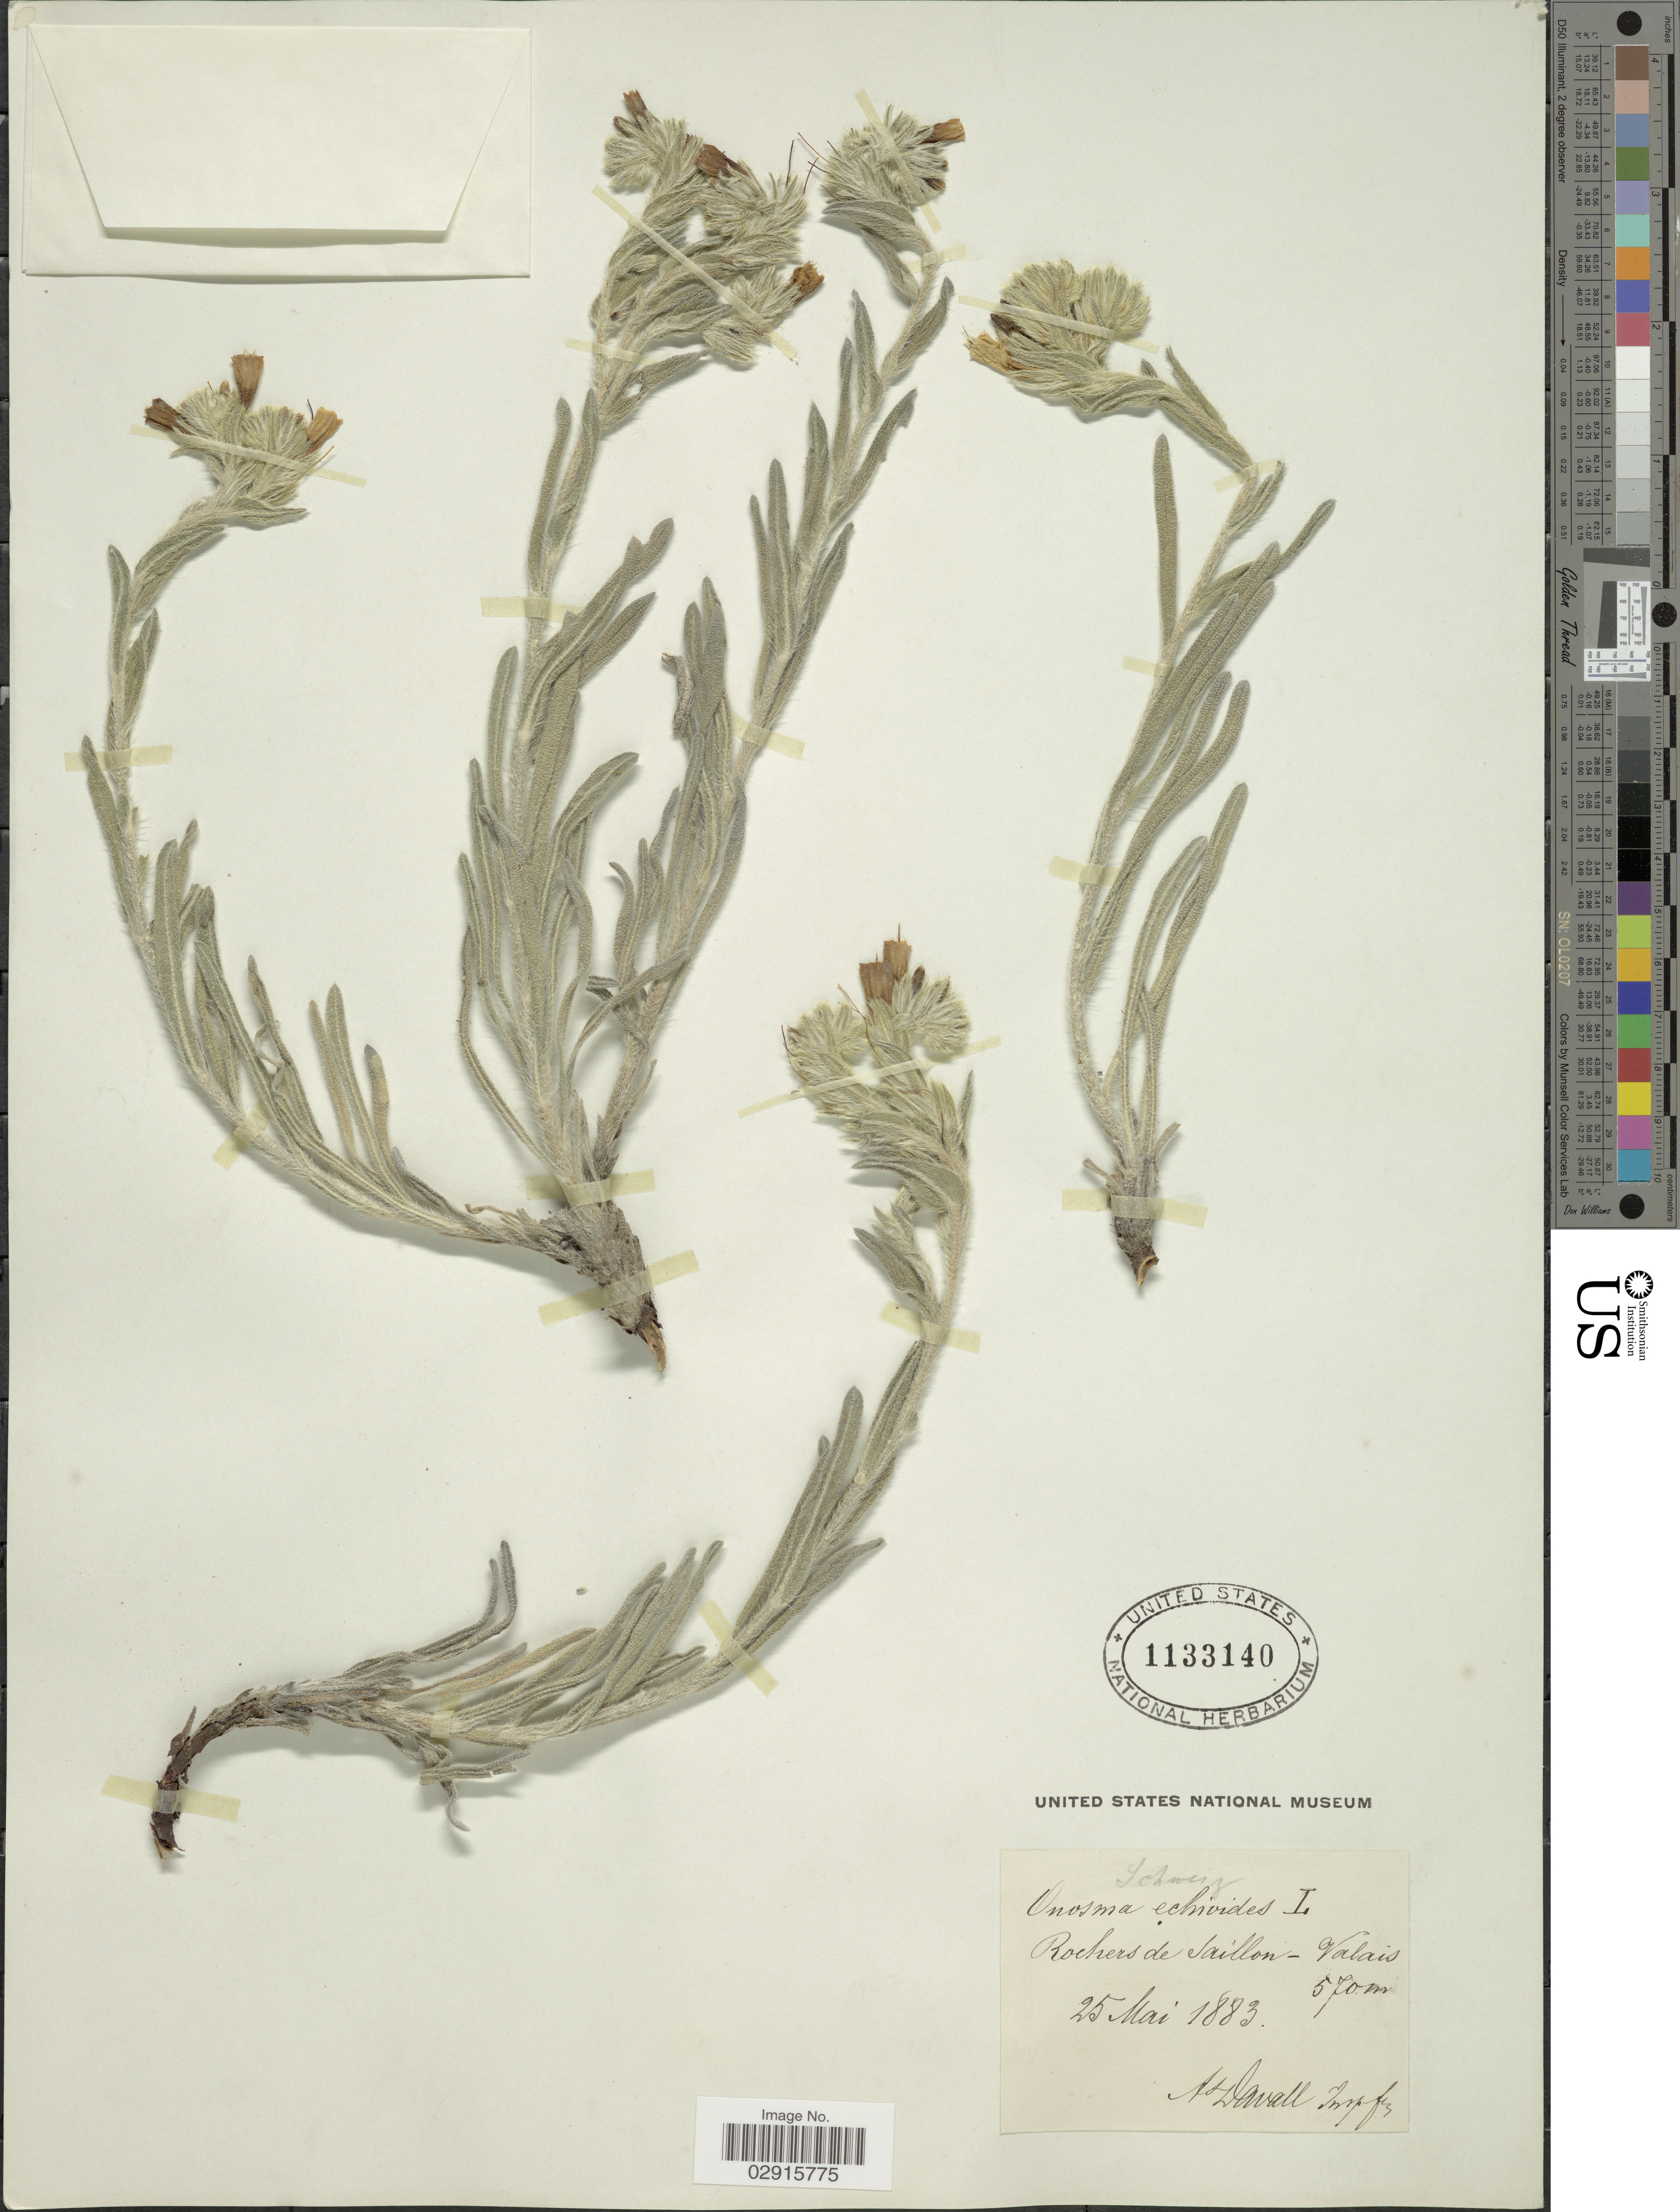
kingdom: Plantae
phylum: Tracheophyta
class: Magnoliopsida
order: Boraginales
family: Boraginaceae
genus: Onosma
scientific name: Onosma echioides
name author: L.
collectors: A. Davall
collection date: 1883-05-25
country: Switzerland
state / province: Valais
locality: Rochers de Saillon.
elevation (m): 570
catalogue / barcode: US 1133140